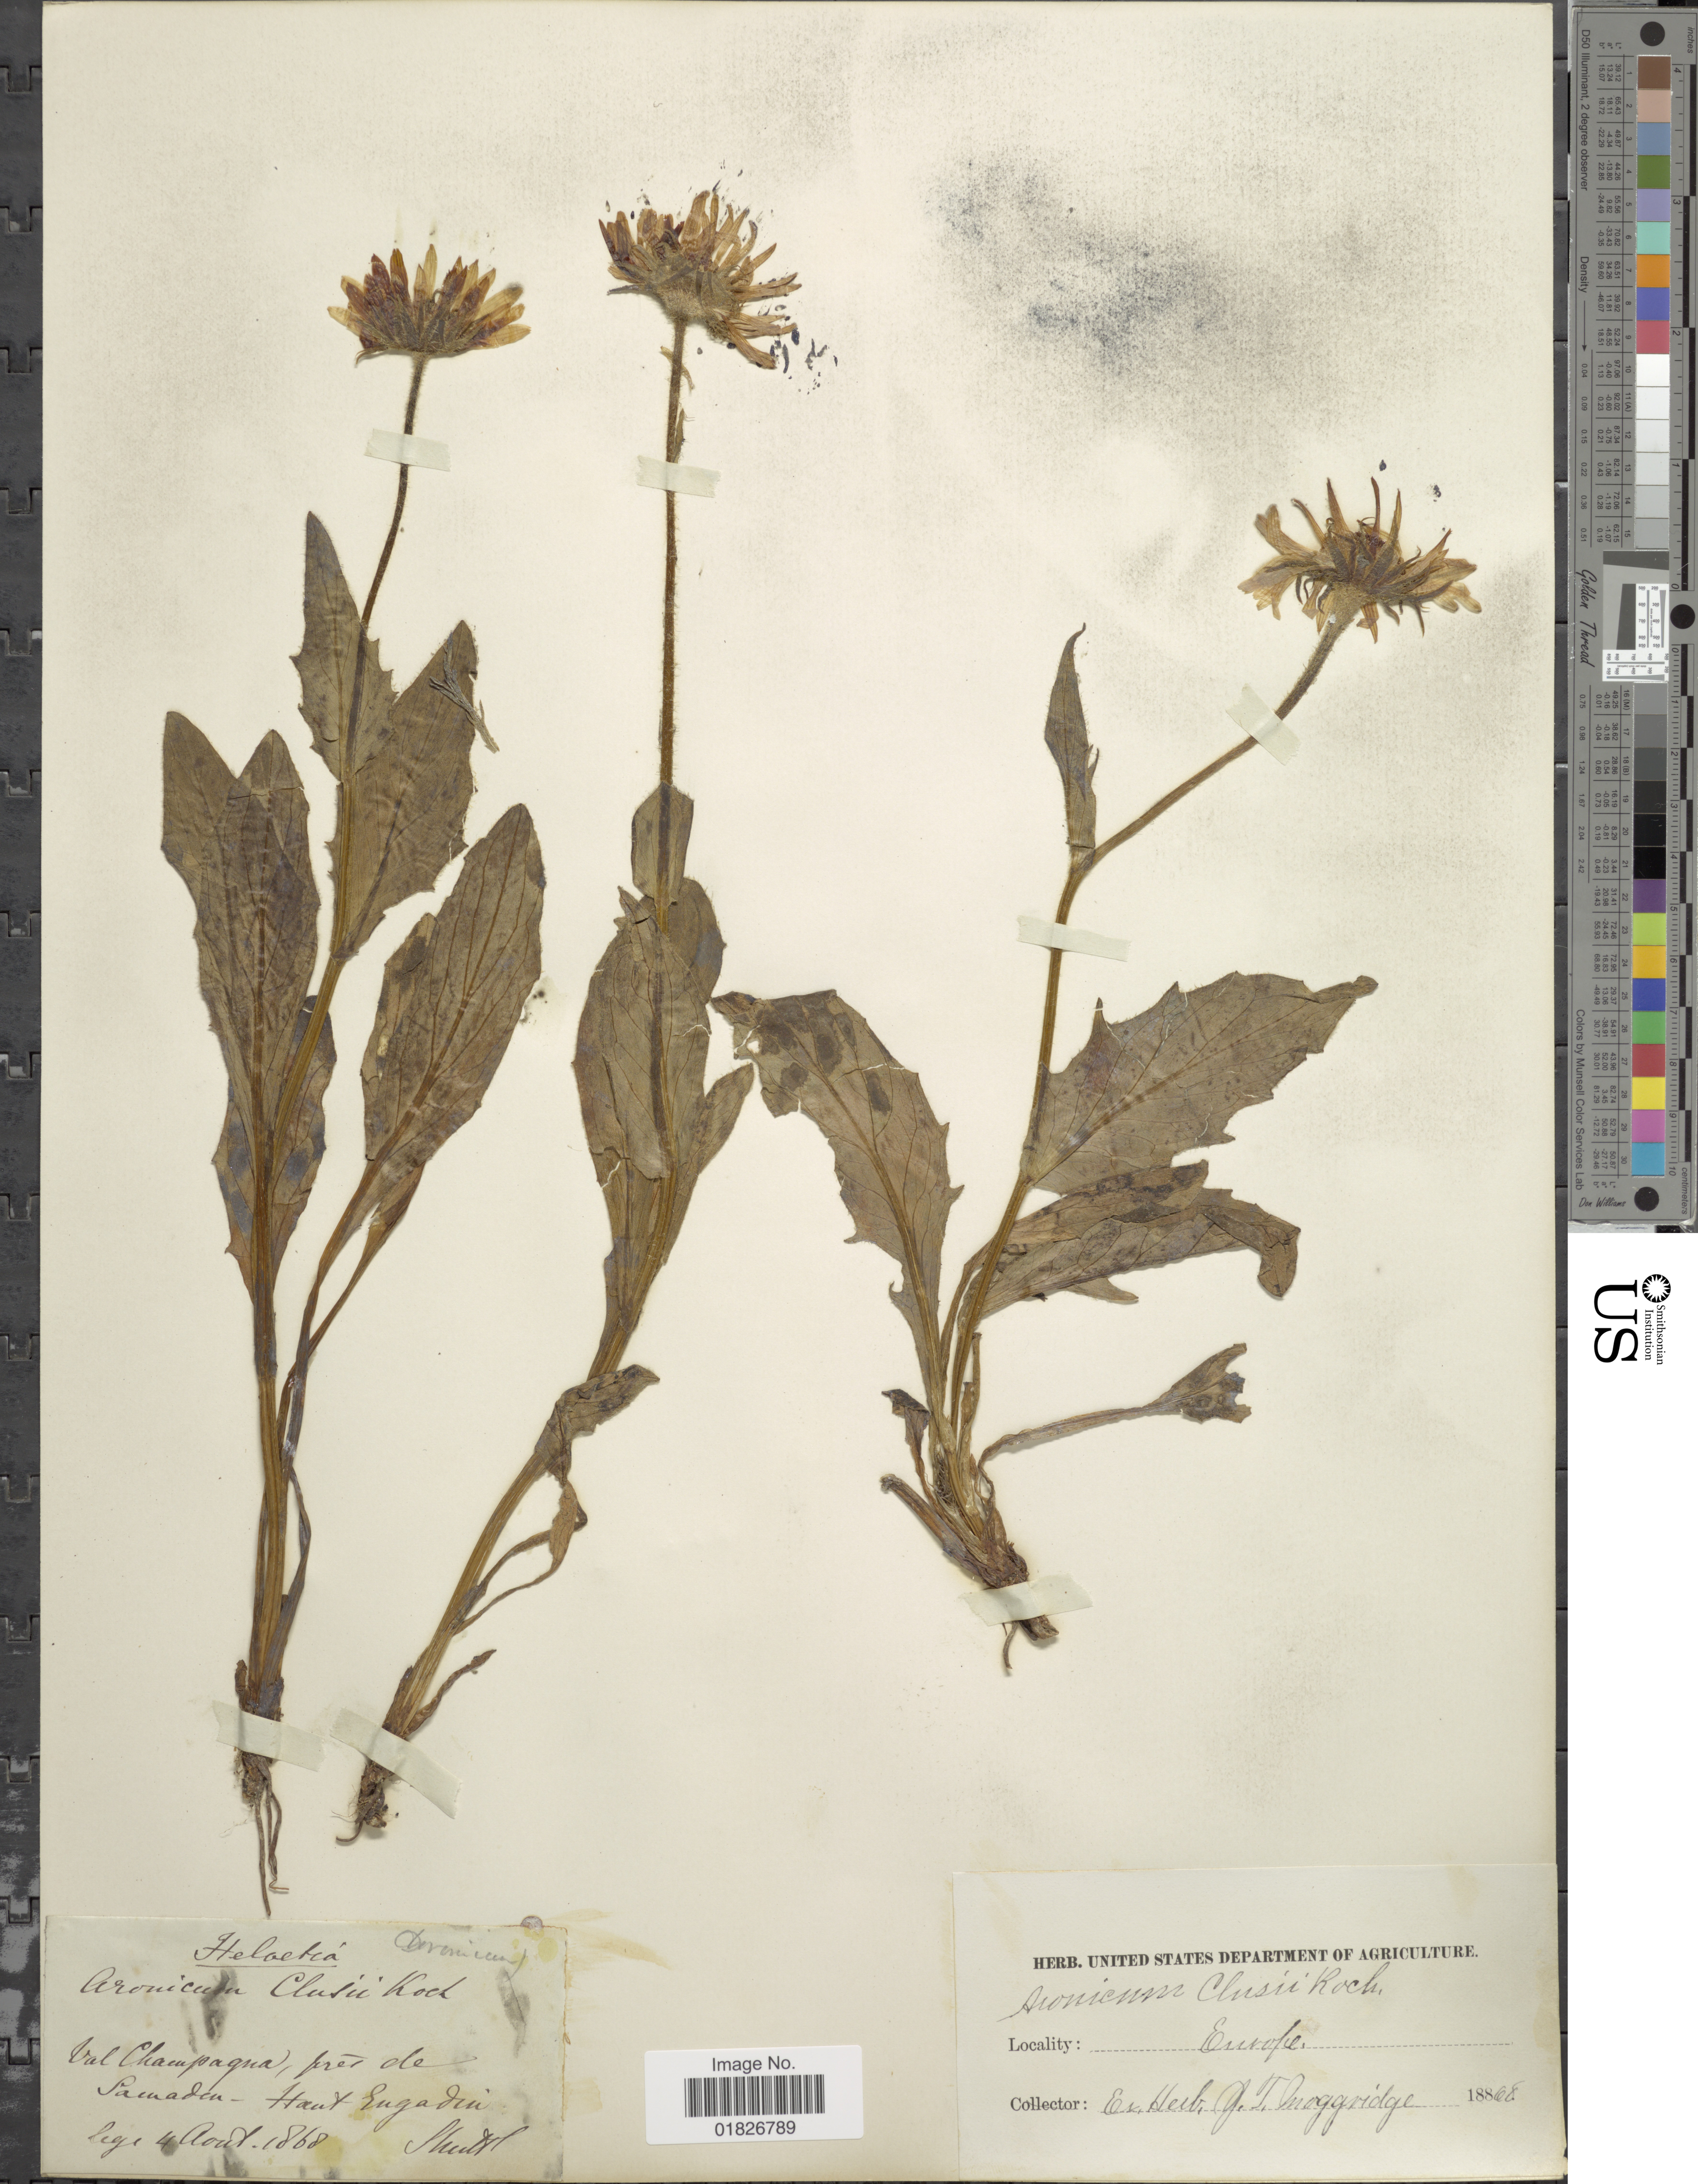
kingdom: Plantae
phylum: Tracheophyta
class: Magnoliopsida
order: Asterales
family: Asteraceae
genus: Doronicum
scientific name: Doronicum clusii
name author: (All.) Tausch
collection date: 1868-08-04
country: Switzerland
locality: Europe, Val Champagna, pres de Samedan-Haut Engadin